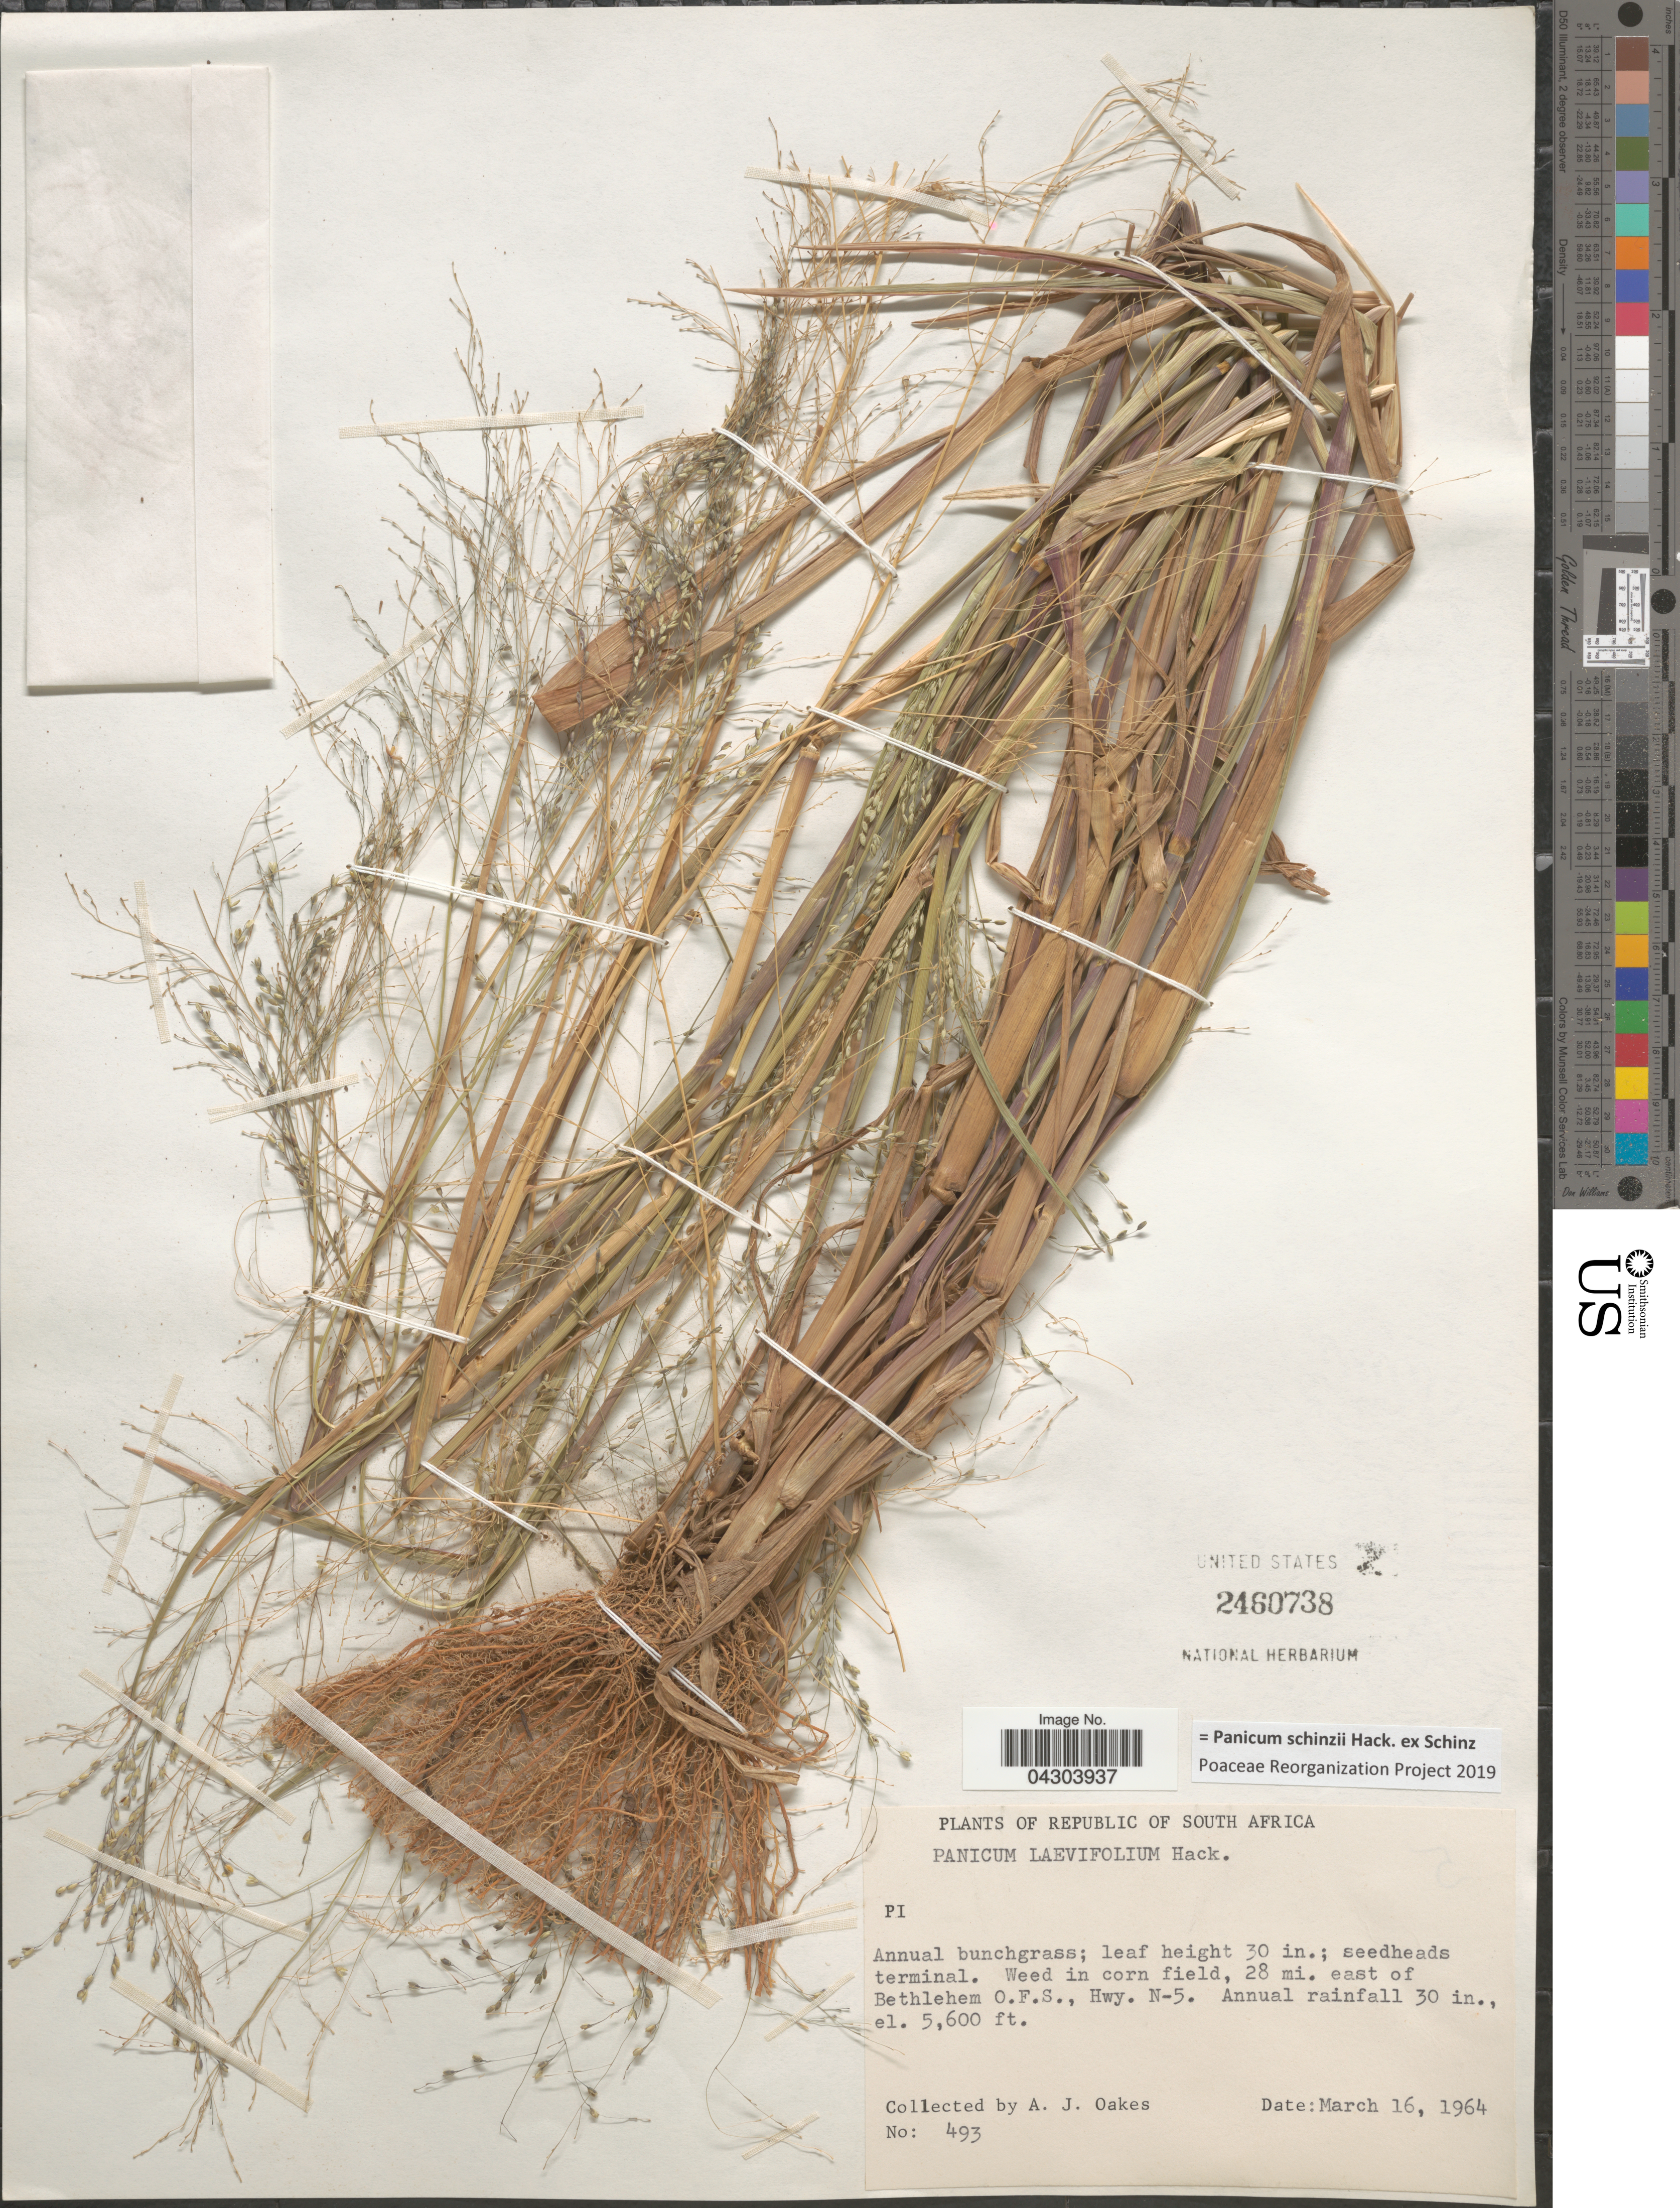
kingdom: Plantae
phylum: Tracheophyta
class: Liliopsida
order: Poales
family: Poaceae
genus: Panicum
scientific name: Panicum schinzii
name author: Hack. ex Schinz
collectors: A. Oakes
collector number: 493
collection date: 1964-03-16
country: South Africa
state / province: Free State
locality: Republic Of South Africa. Weed in corn field, 28 mi. east of Bethlehem O.F.S., Hwy. N-5.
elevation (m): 1707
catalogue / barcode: US 2460738